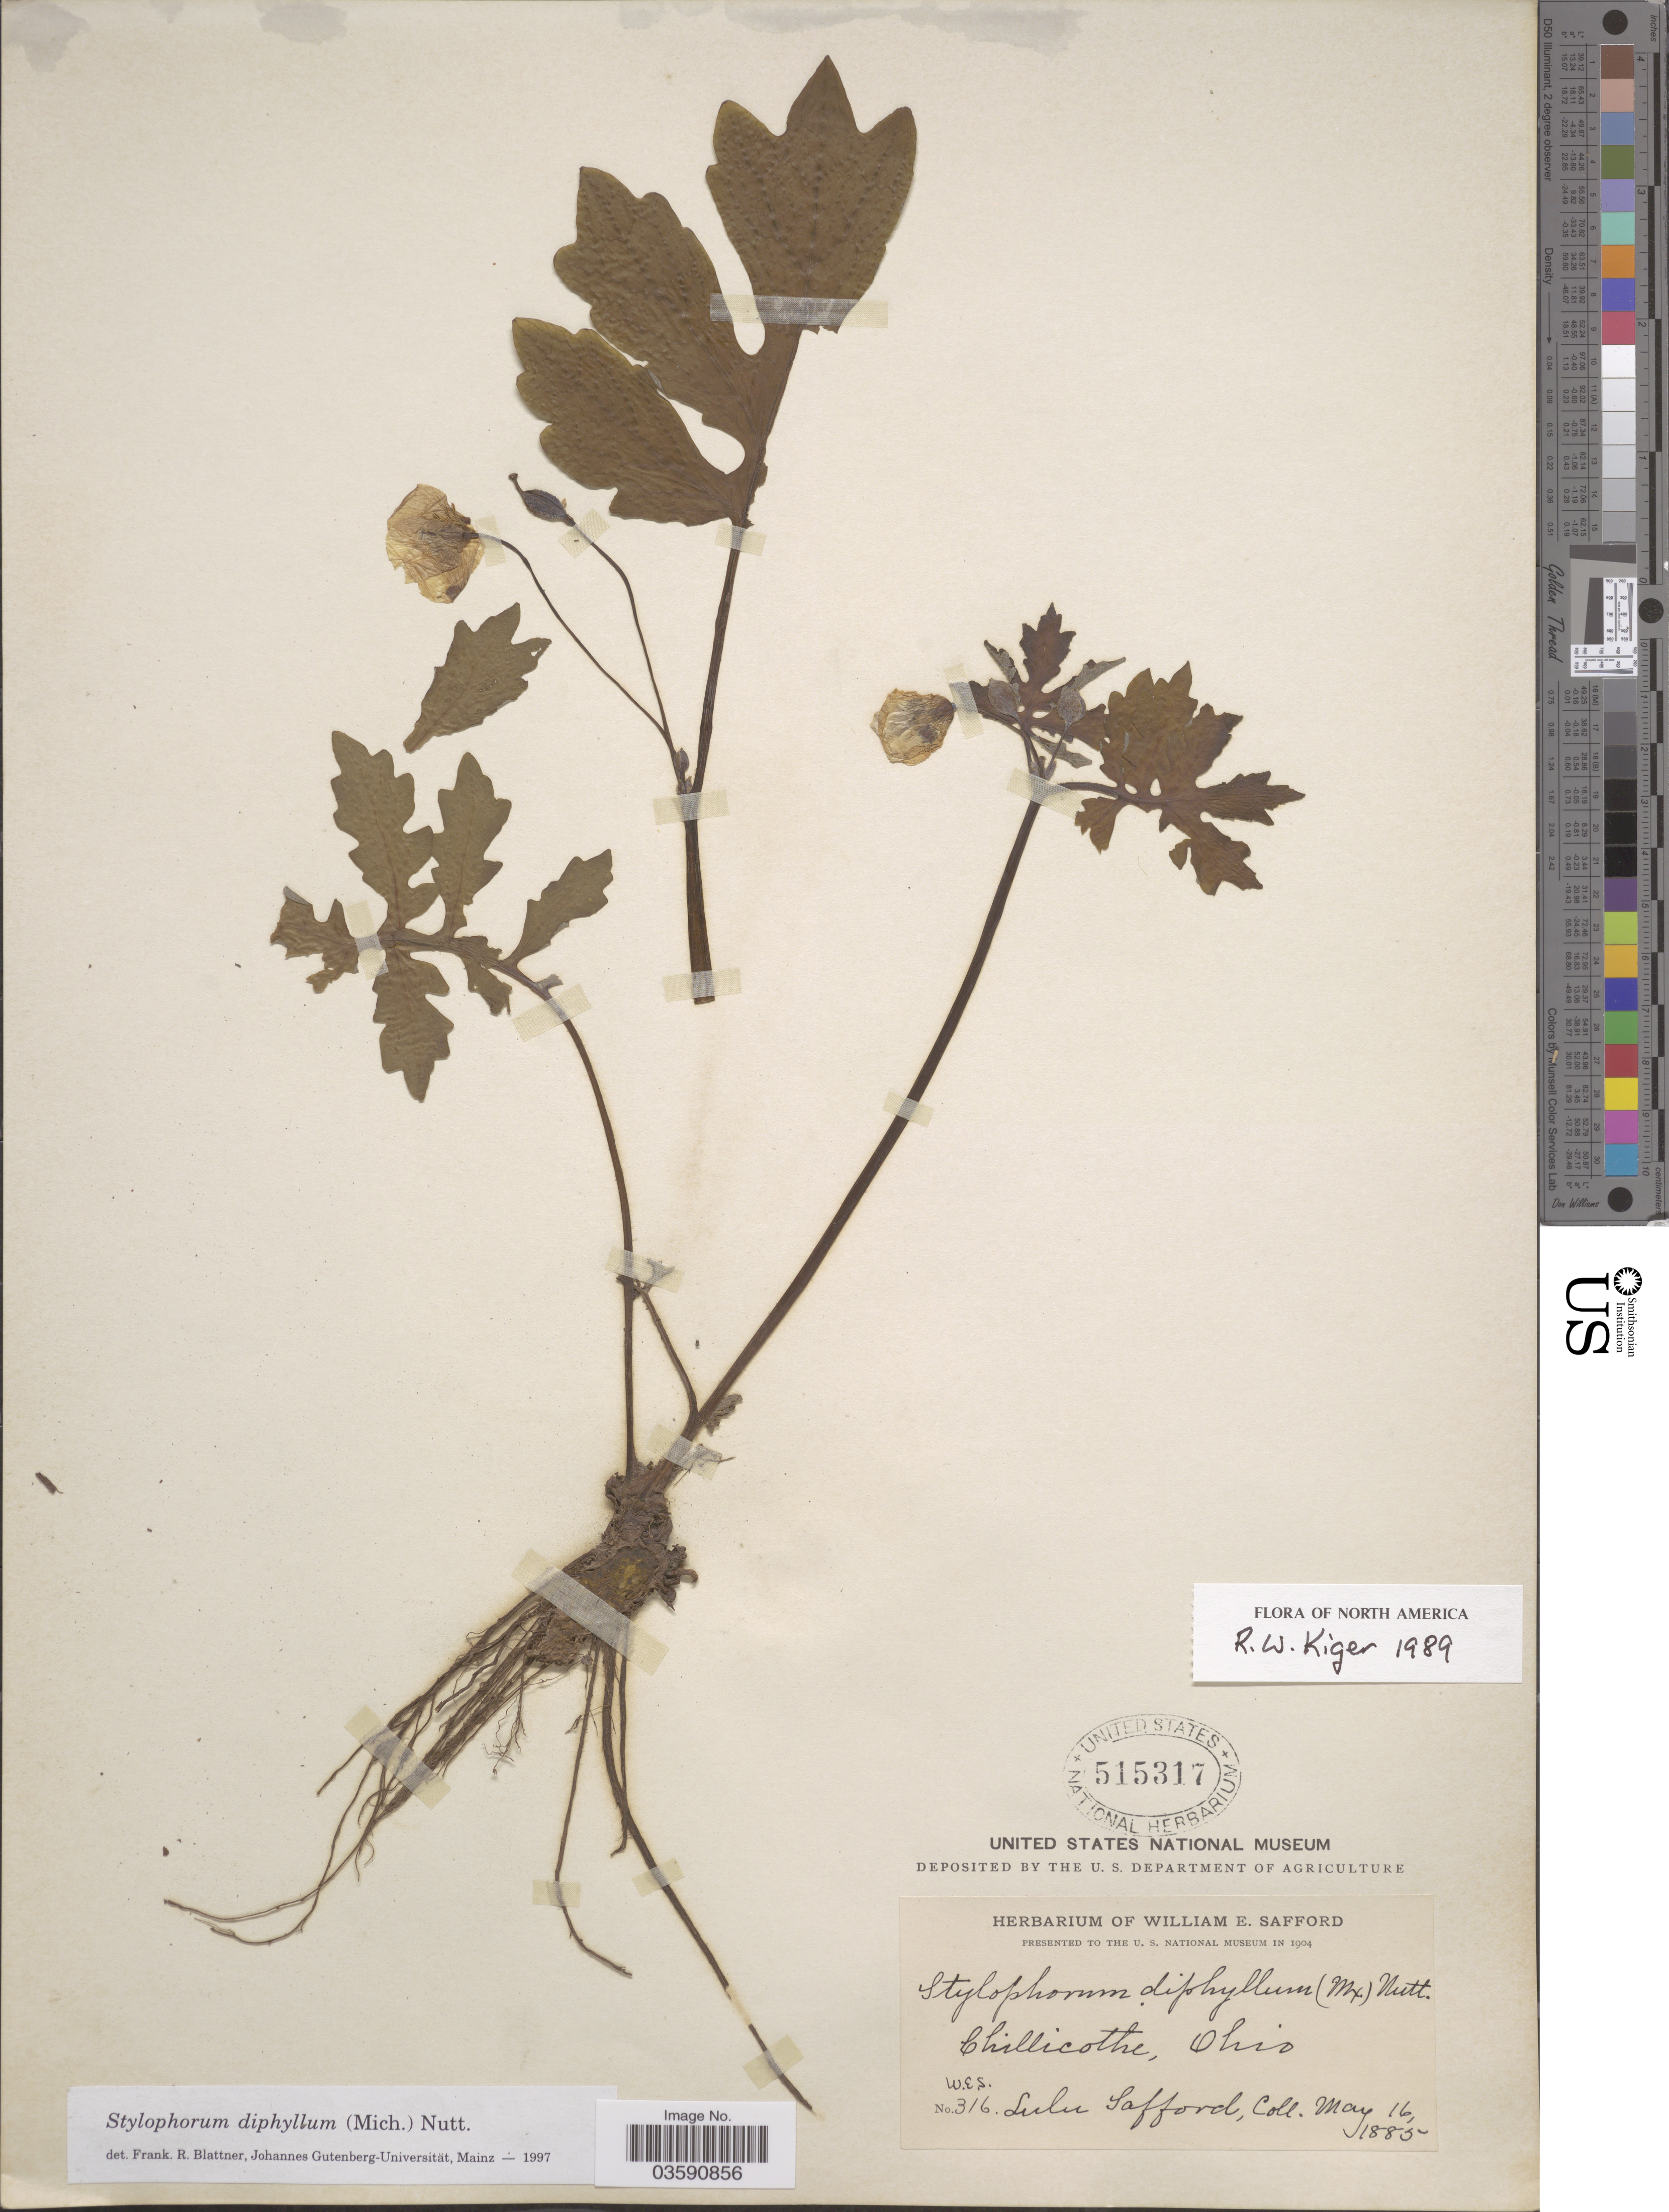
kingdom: Plantae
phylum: Tracheophyta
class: Magnoliopsida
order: Ranunculales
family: Papaveraceae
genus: Stylophorum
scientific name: Stylophorum diphyllum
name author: (Michx.) Nutt.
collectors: W. E. Safford & L. Safford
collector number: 316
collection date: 1885-05-16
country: United States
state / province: Ohio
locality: Chillicothe.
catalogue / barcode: US 515317